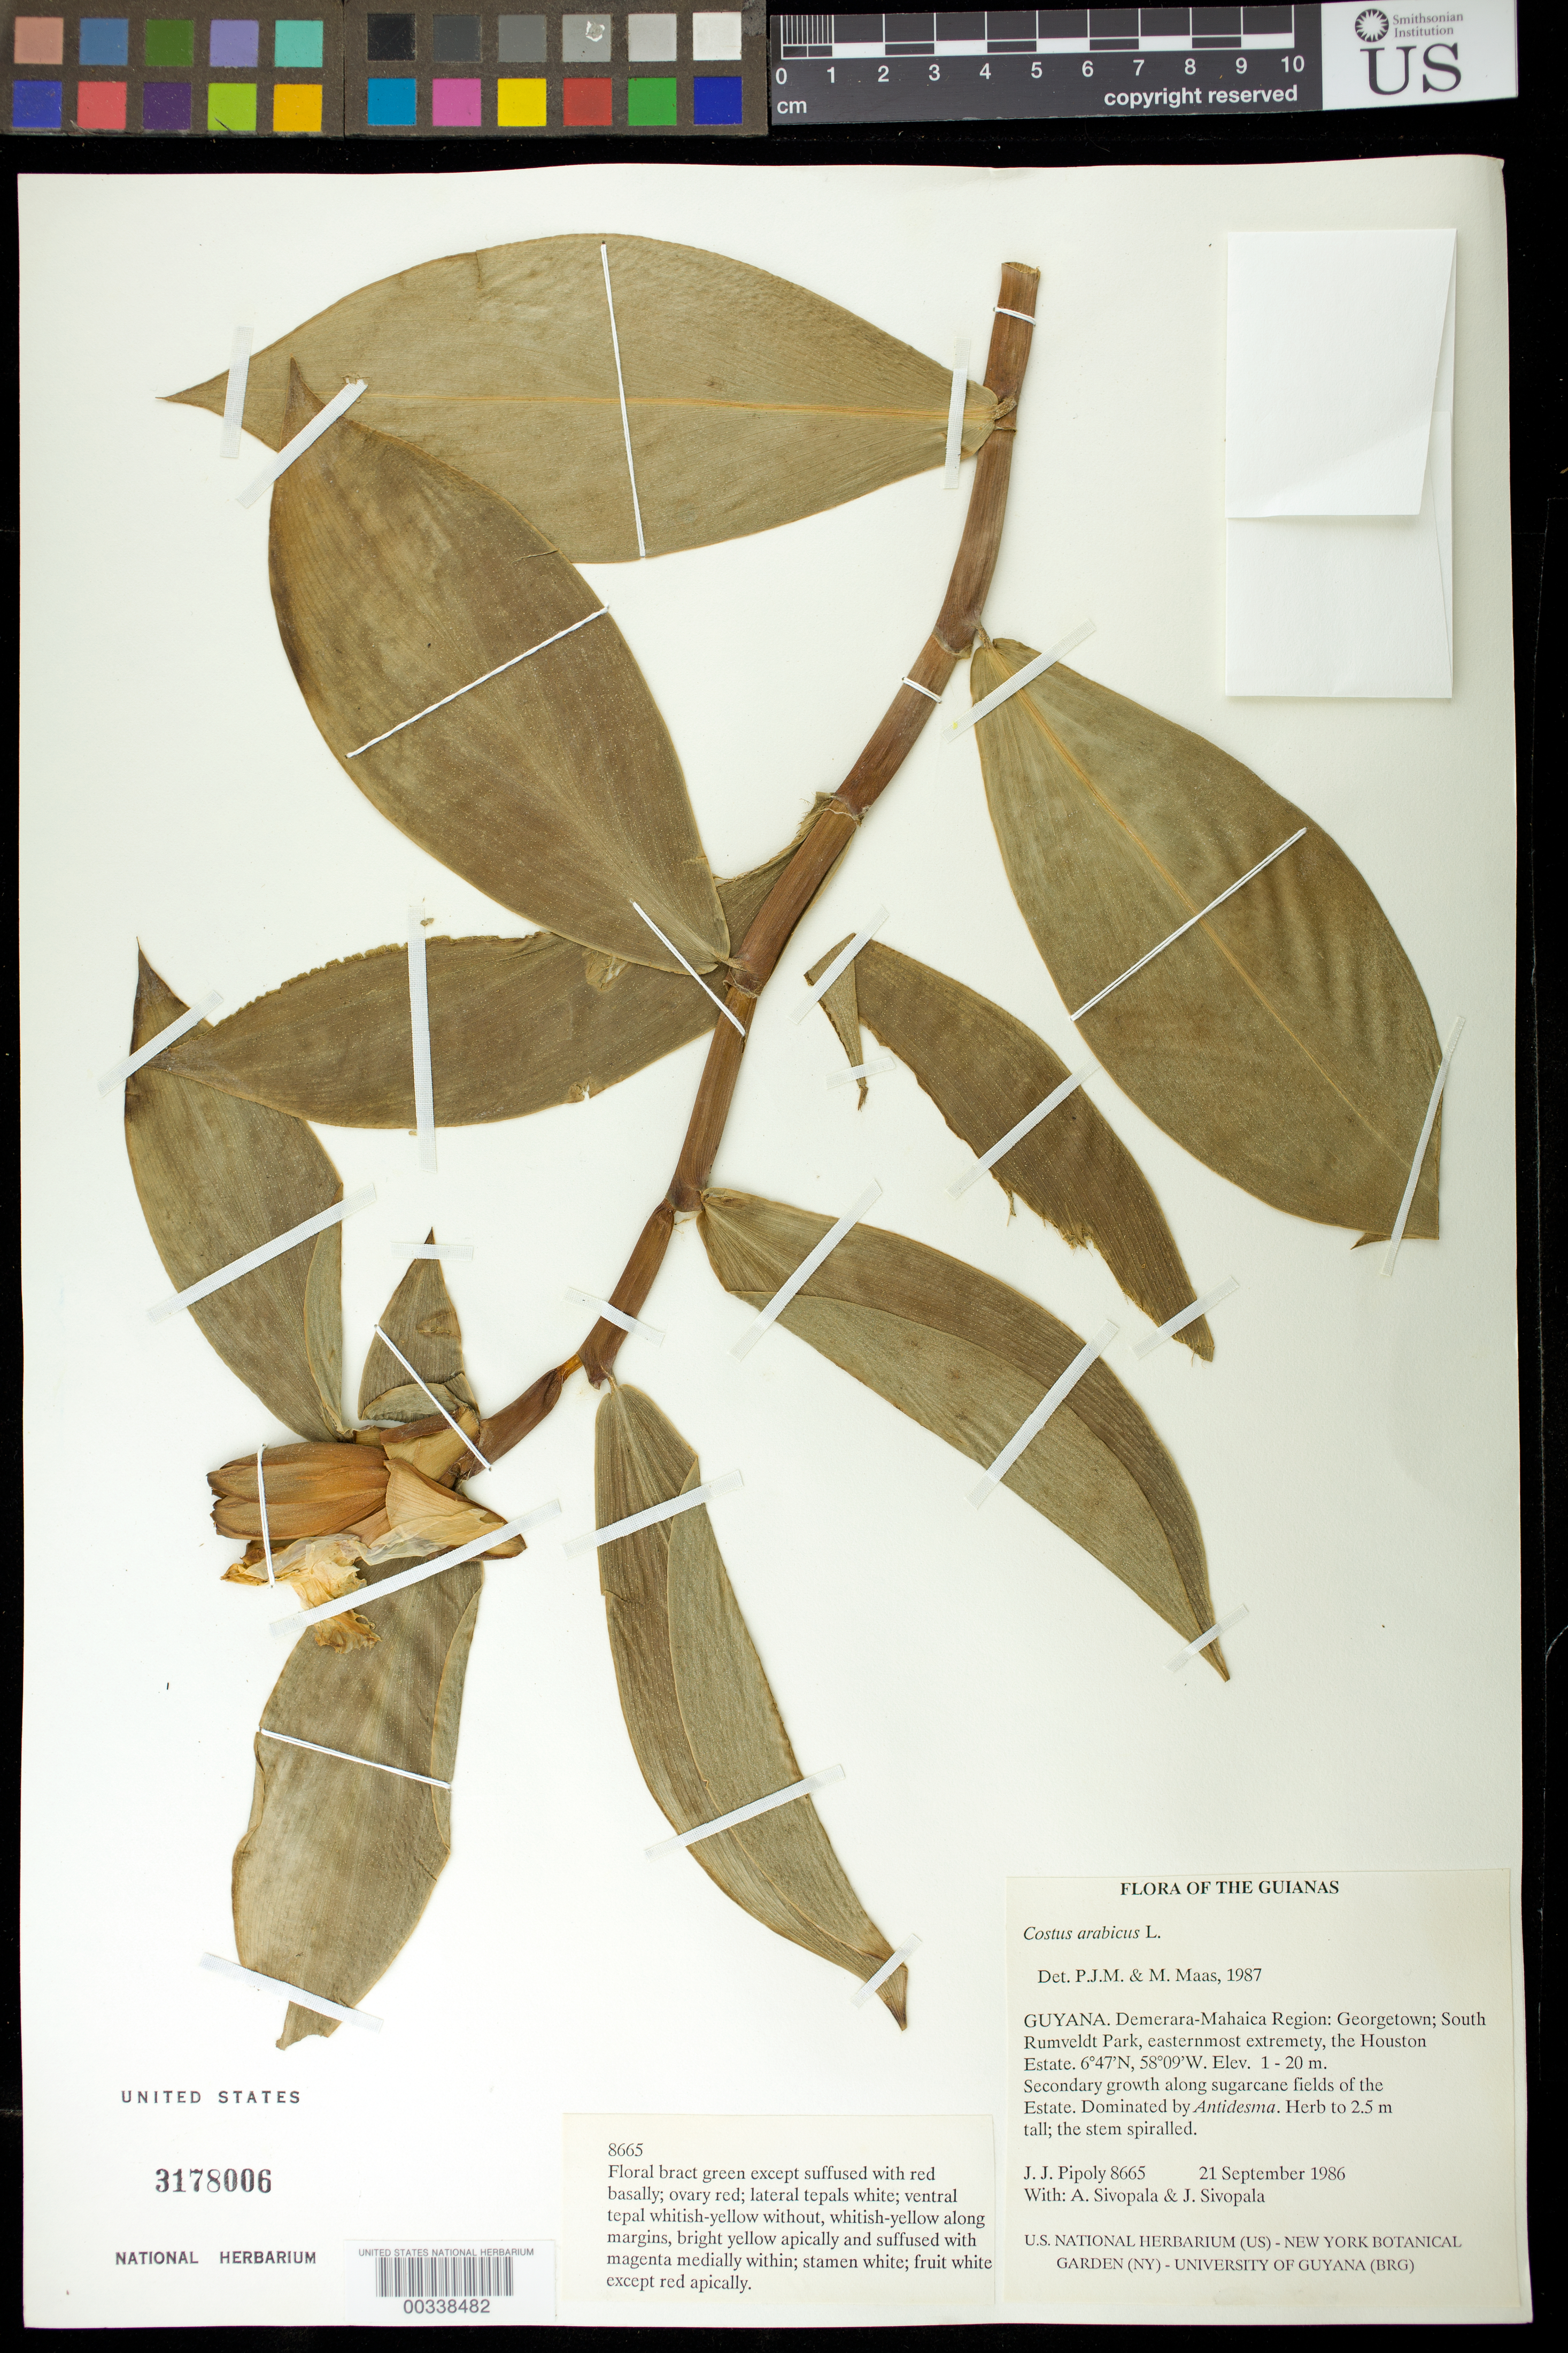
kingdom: Plantae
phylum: Tracheophyta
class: Liliopsida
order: Zingiberales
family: Costaceae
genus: Costus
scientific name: Costus arabicus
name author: L.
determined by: Maas, Paul J. M.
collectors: J. J. Pipoly, A. Sivopala & J. Sivopala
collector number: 8665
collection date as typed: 21 Sep 1986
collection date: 1986-09-21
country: Guyana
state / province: Demerara-Mahaica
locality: Georgetown; south rumveldt park, easternmost extremety, the houston estate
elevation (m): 1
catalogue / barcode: US 3178006